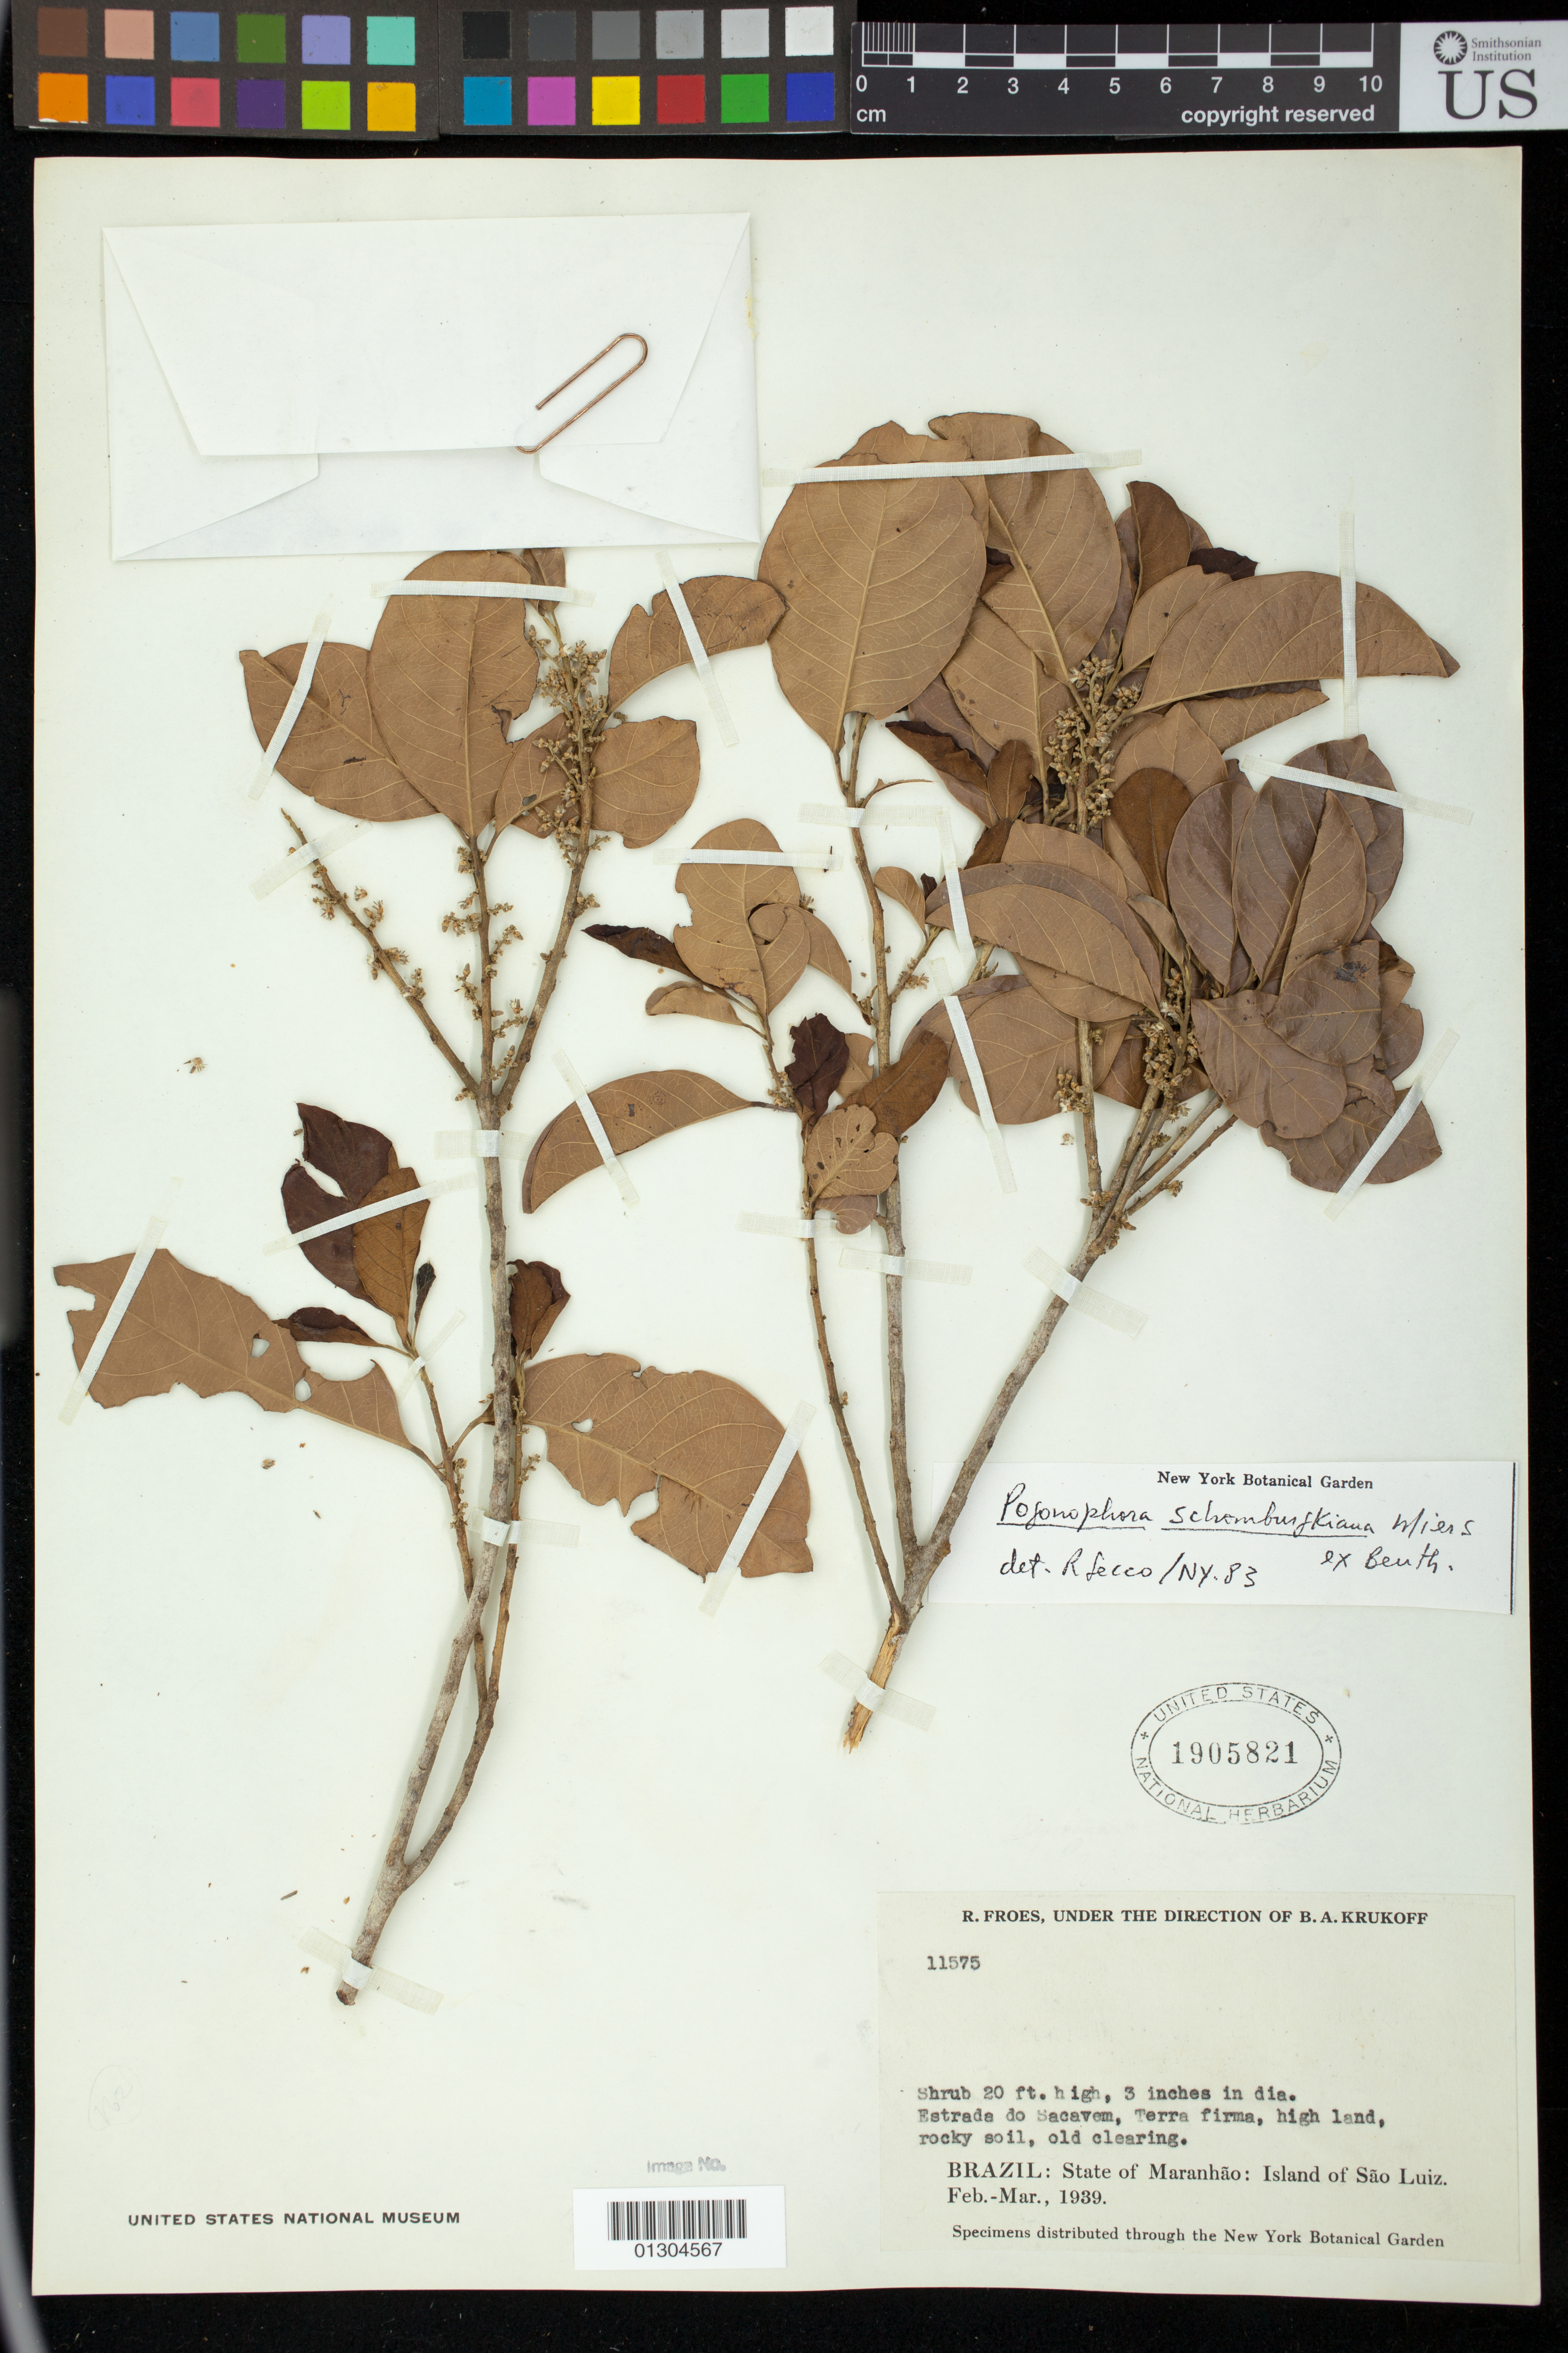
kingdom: Plantae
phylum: Tracheophyta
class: Magnoliopsida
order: Malpighiales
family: Peraceae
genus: Pogonophora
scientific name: Pogonophora schomburgkiana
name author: Miers ex Benth.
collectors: R. Fróes & B. A. Krukoff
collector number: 11575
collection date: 1939-02/1939-03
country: Brazil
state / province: Maranhão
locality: Estrada do Sacavem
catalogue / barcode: US 1905821